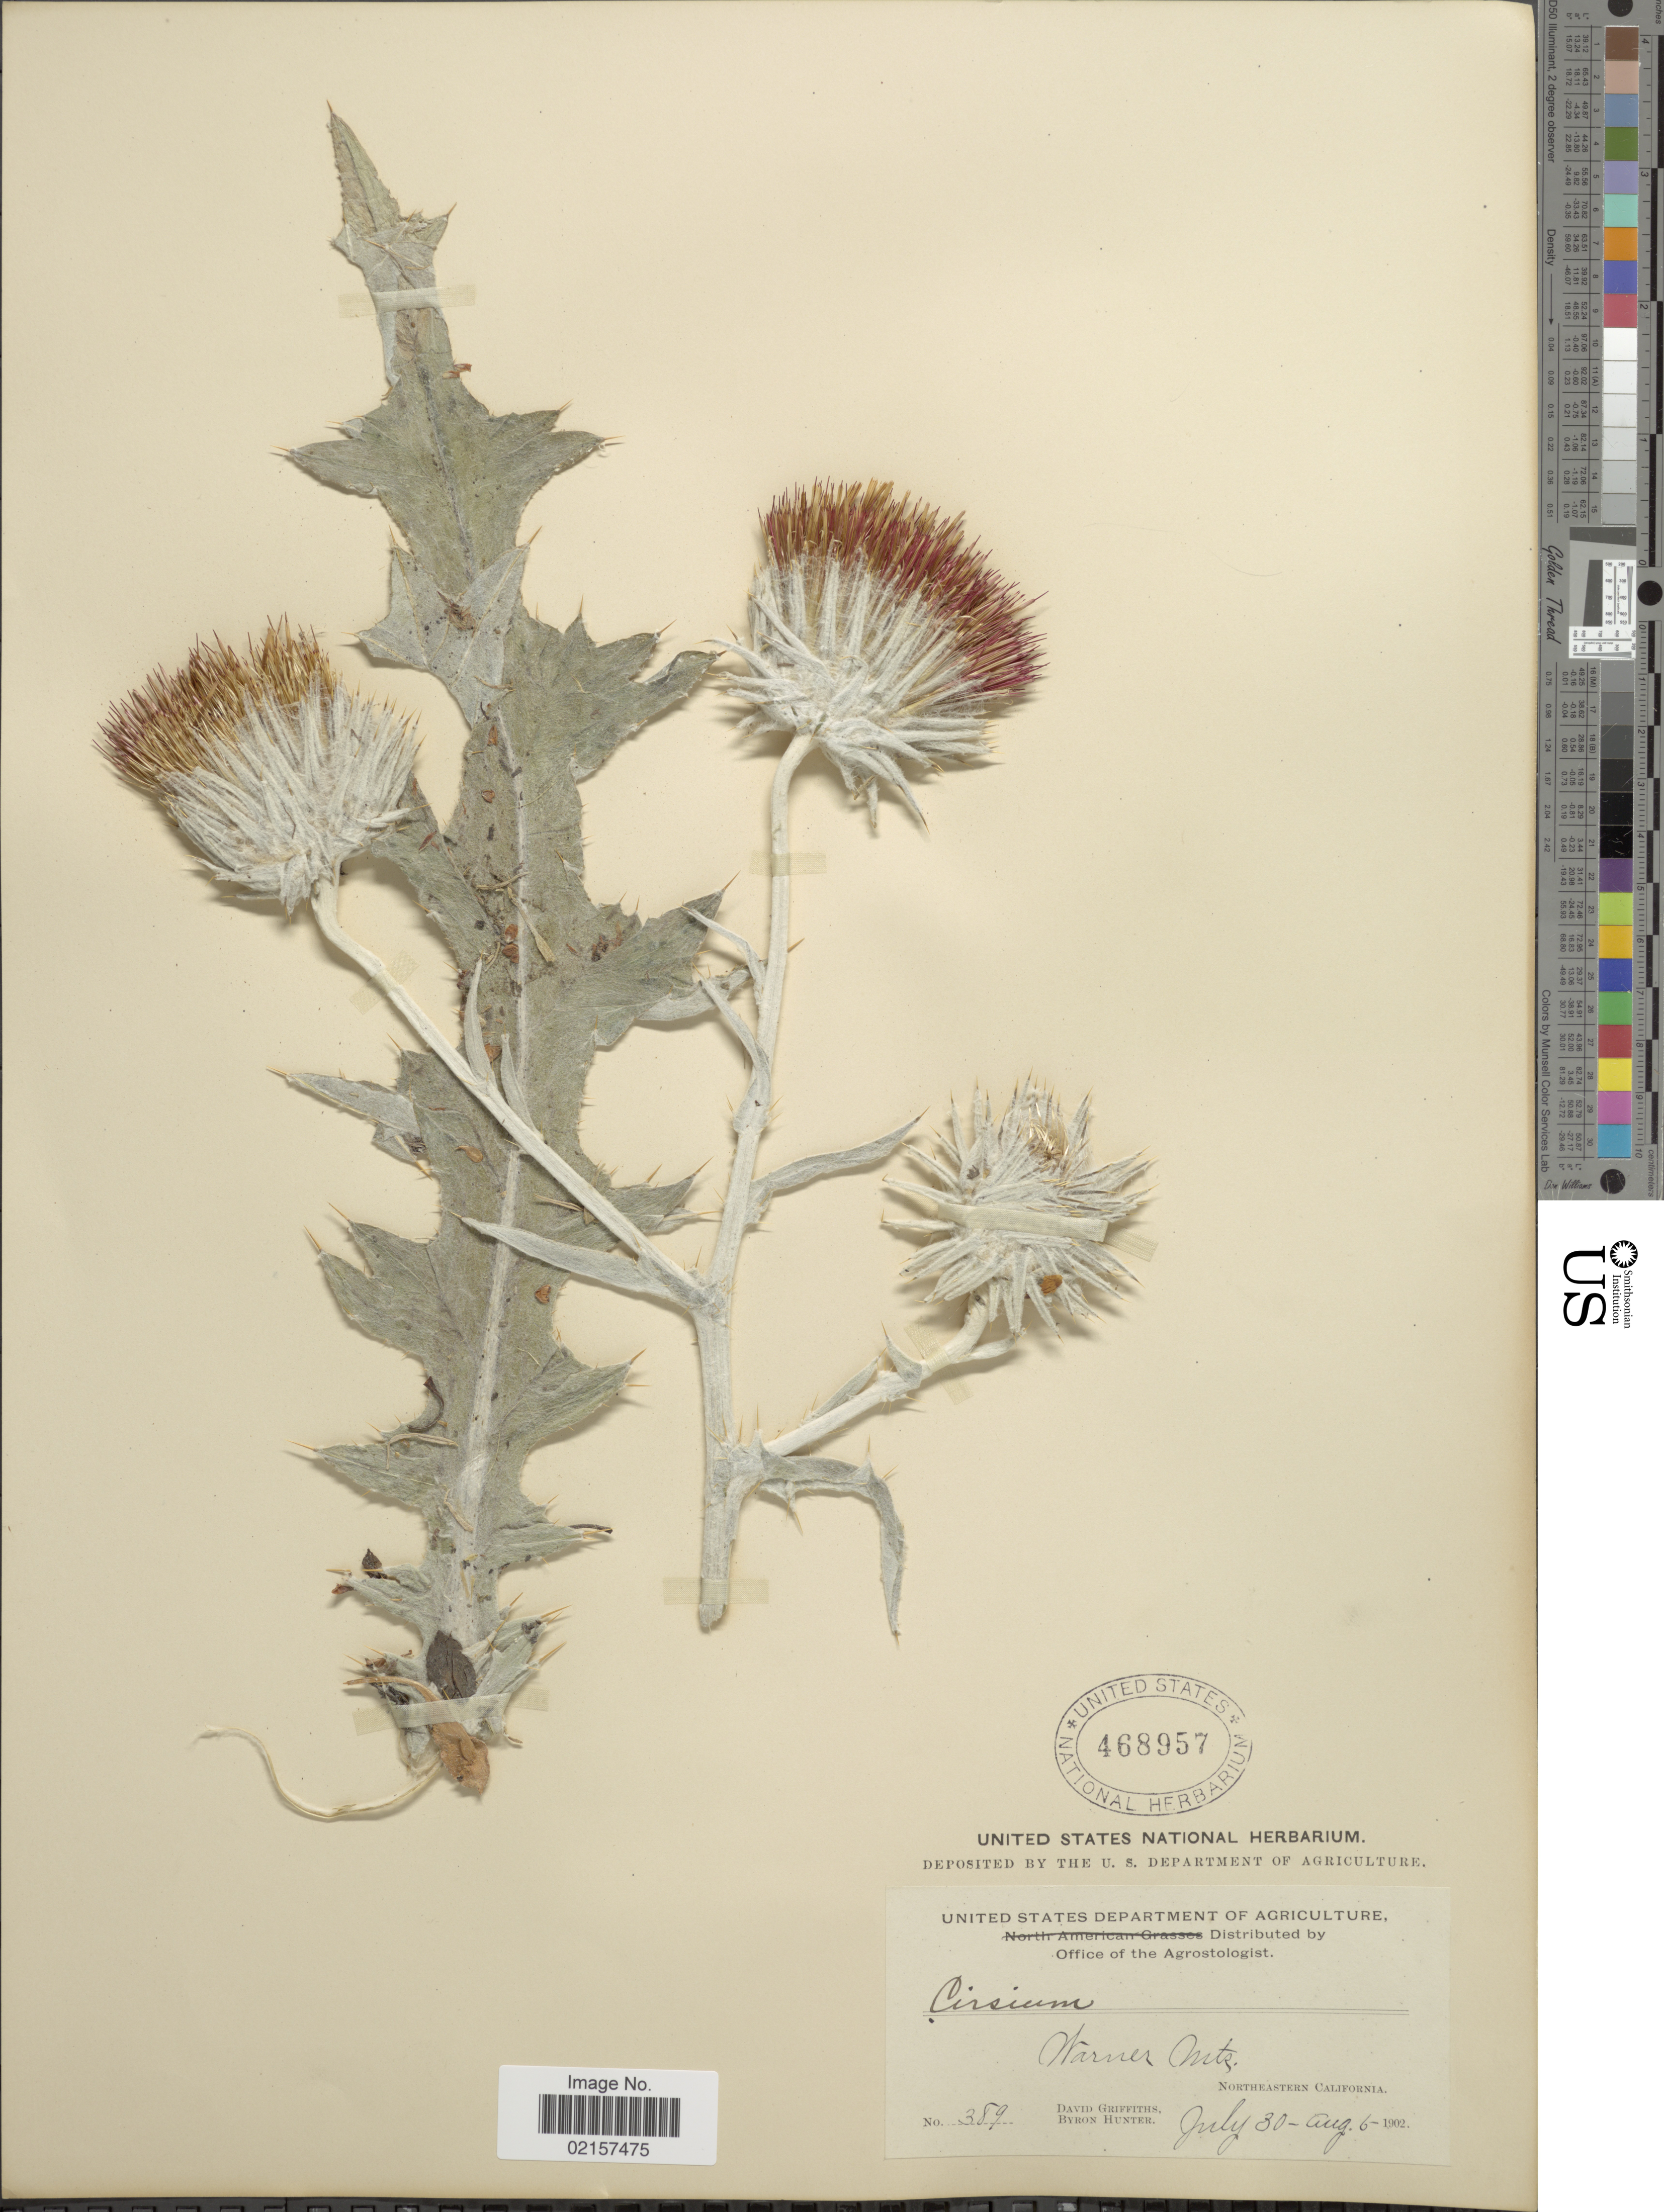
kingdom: Plantae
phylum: Tracheophyta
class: Magnoliopsida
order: Asterales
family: Asteraceae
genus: Cirsium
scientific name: Cirsium occidentale subsp. candidissimum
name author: (Greene) Petr.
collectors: D. Griffiths & B. Hunter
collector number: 389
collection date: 1902-07-30/1902-08-06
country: United States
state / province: California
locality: Warner Mts., Northeastern California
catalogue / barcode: US 468957